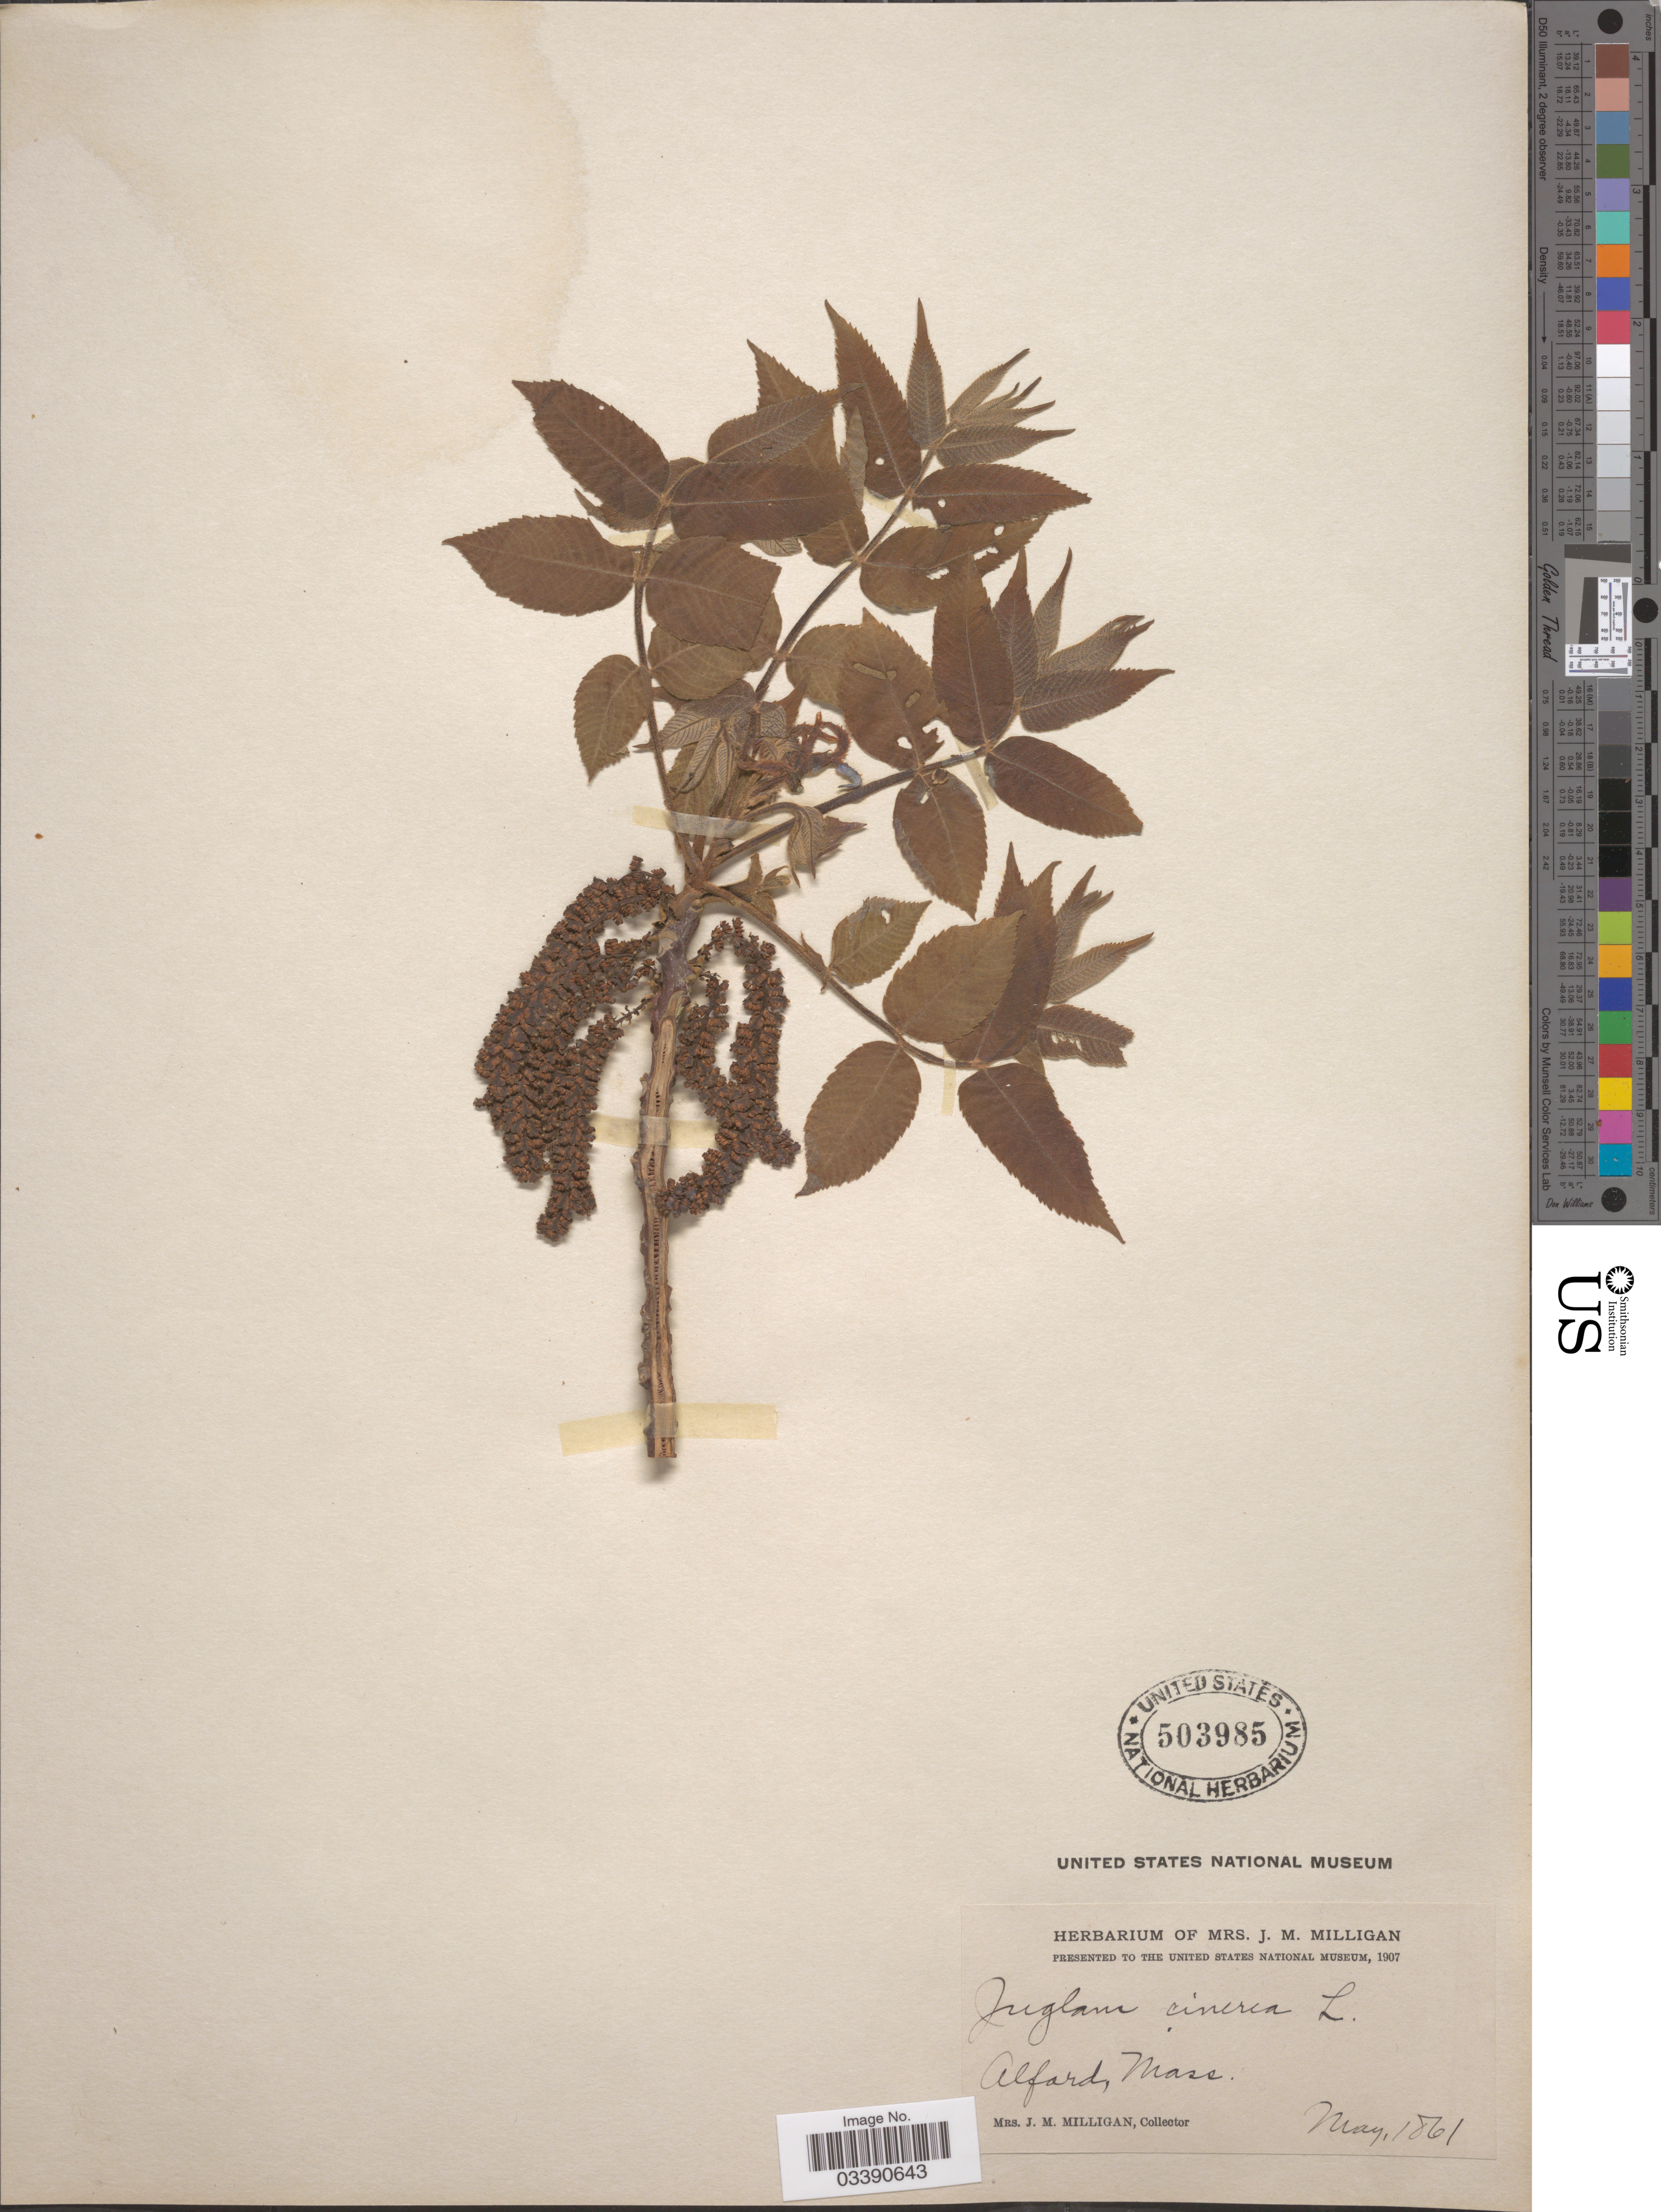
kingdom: Plantae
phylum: Tracheophyta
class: Magnoliopsida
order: Fagales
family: Juglandaceae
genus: Juglans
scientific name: Juglans cinerea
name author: L.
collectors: J. Milligan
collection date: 1861-05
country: United States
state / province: Massachusetts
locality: Alfard.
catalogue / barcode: US 503985